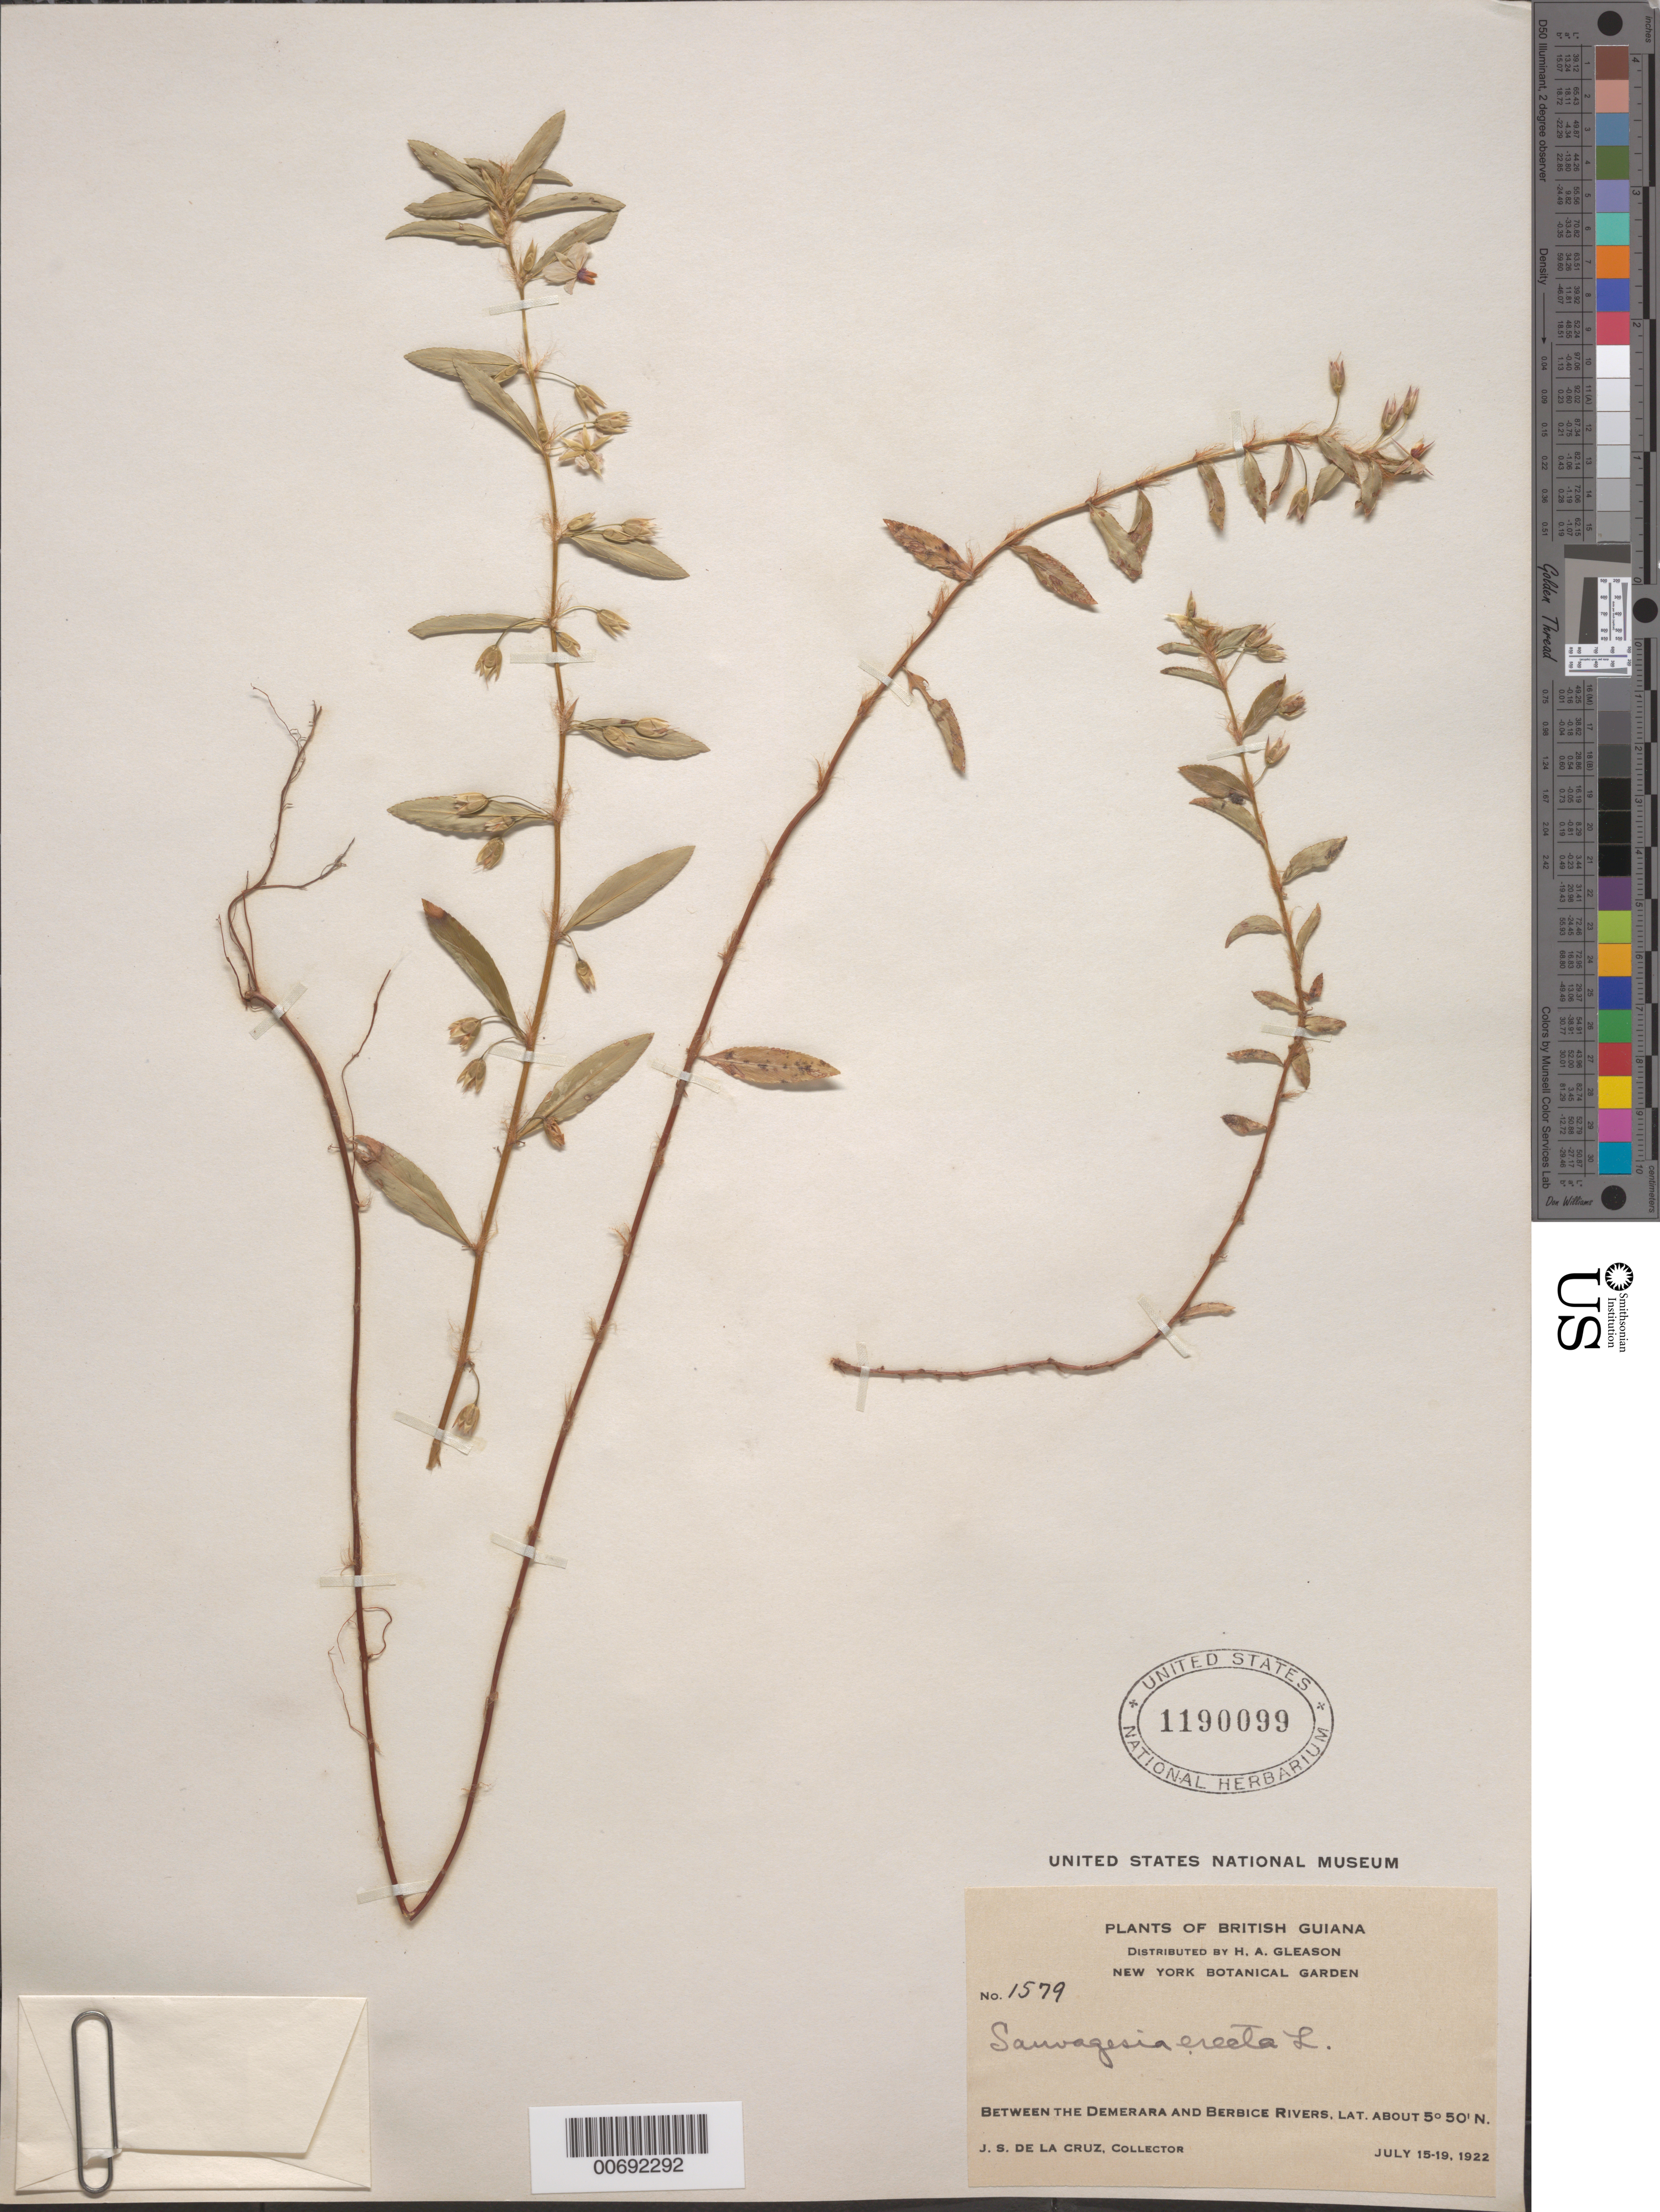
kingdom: Plantae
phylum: Tracheophyta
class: Magnoliopsida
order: Malpighiales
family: Ochnaceae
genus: Sauvagesia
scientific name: Sauvagesia erecta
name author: L.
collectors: J. S. de la Cruz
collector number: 1579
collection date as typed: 15-Jul-22 to 19-Jul-22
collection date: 1922-07-15/1922-07-19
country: Guyana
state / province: U. Demerara-Berbice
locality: Demerara River to the Berbice River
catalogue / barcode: US 1190099